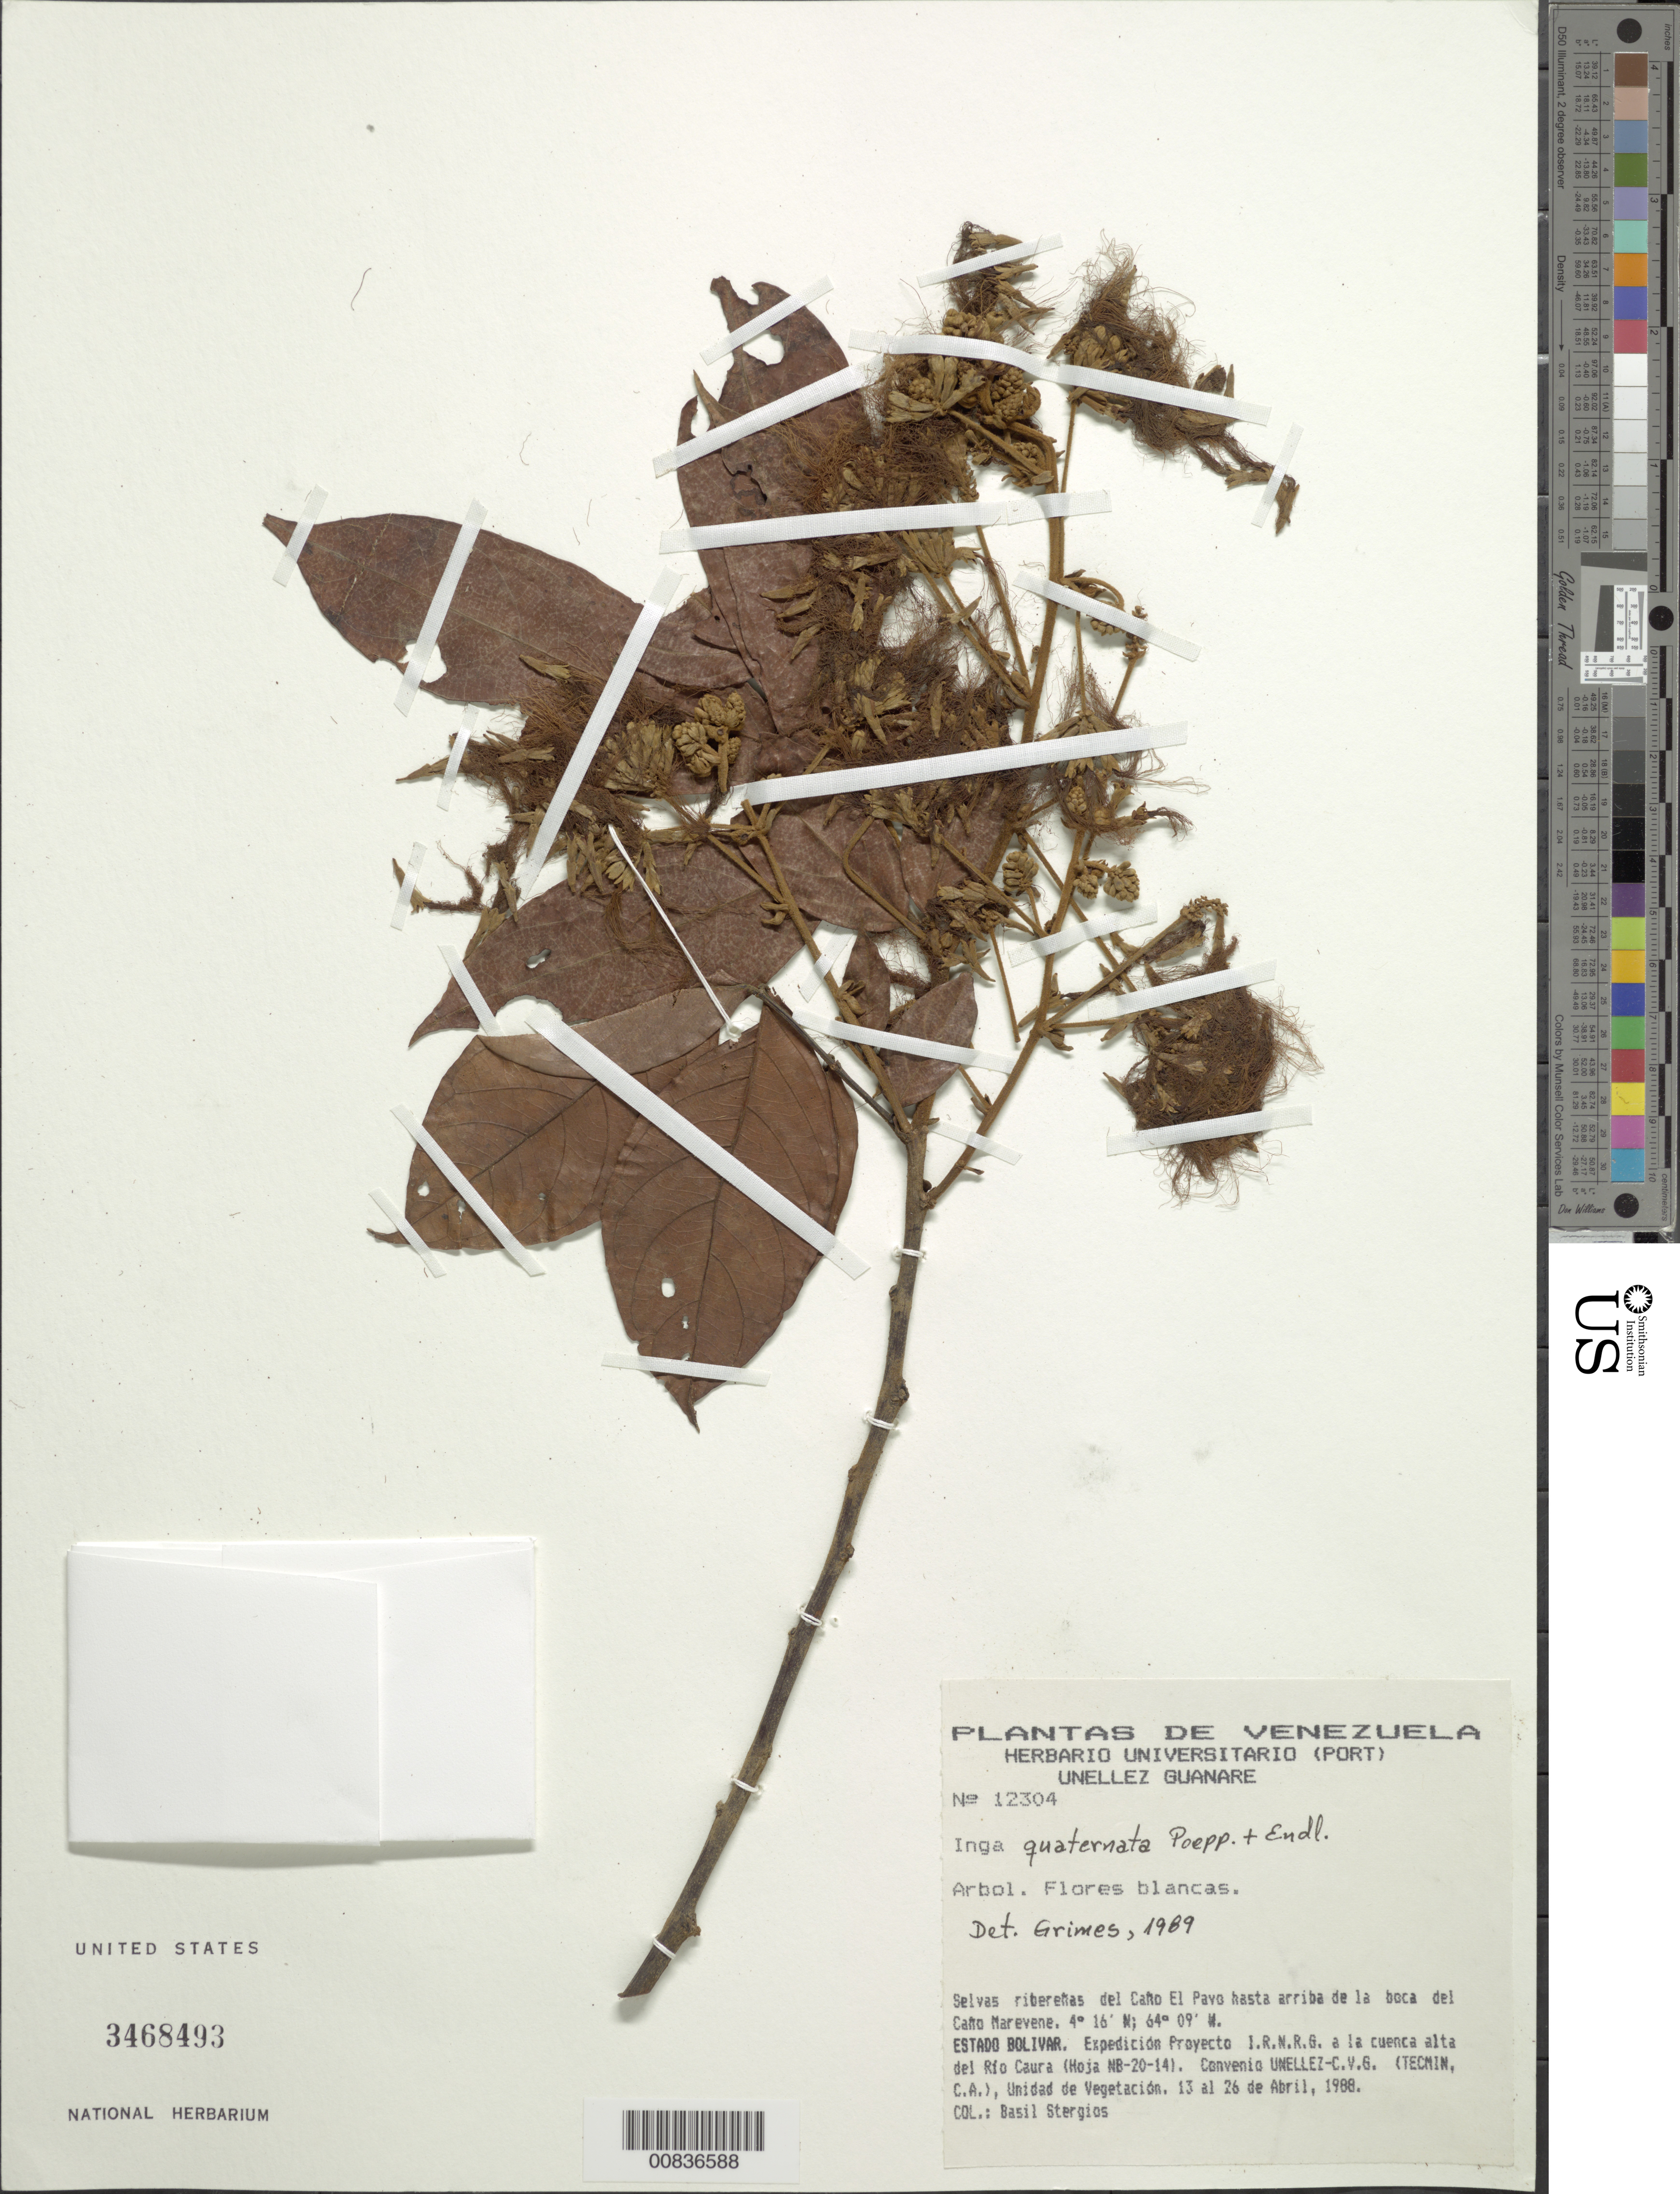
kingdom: Plantae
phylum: Tracheophyta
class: Magnoliopsida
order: Fabales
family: Fabaceae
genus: Inga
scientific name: Inga quaternata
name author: Poepp. & Endl.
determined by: Grimes, J.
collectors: B. G. Stergios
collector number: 12304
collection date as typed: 13-Apr-88 to 26-Apr-88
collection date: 1988-04-13/1988-04-26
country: Venezuela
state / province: Bolívar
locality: Río Caura, Caño El Pavo, boca del Caño Marevene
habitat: Selvas riberenas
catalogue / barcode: US 3468493